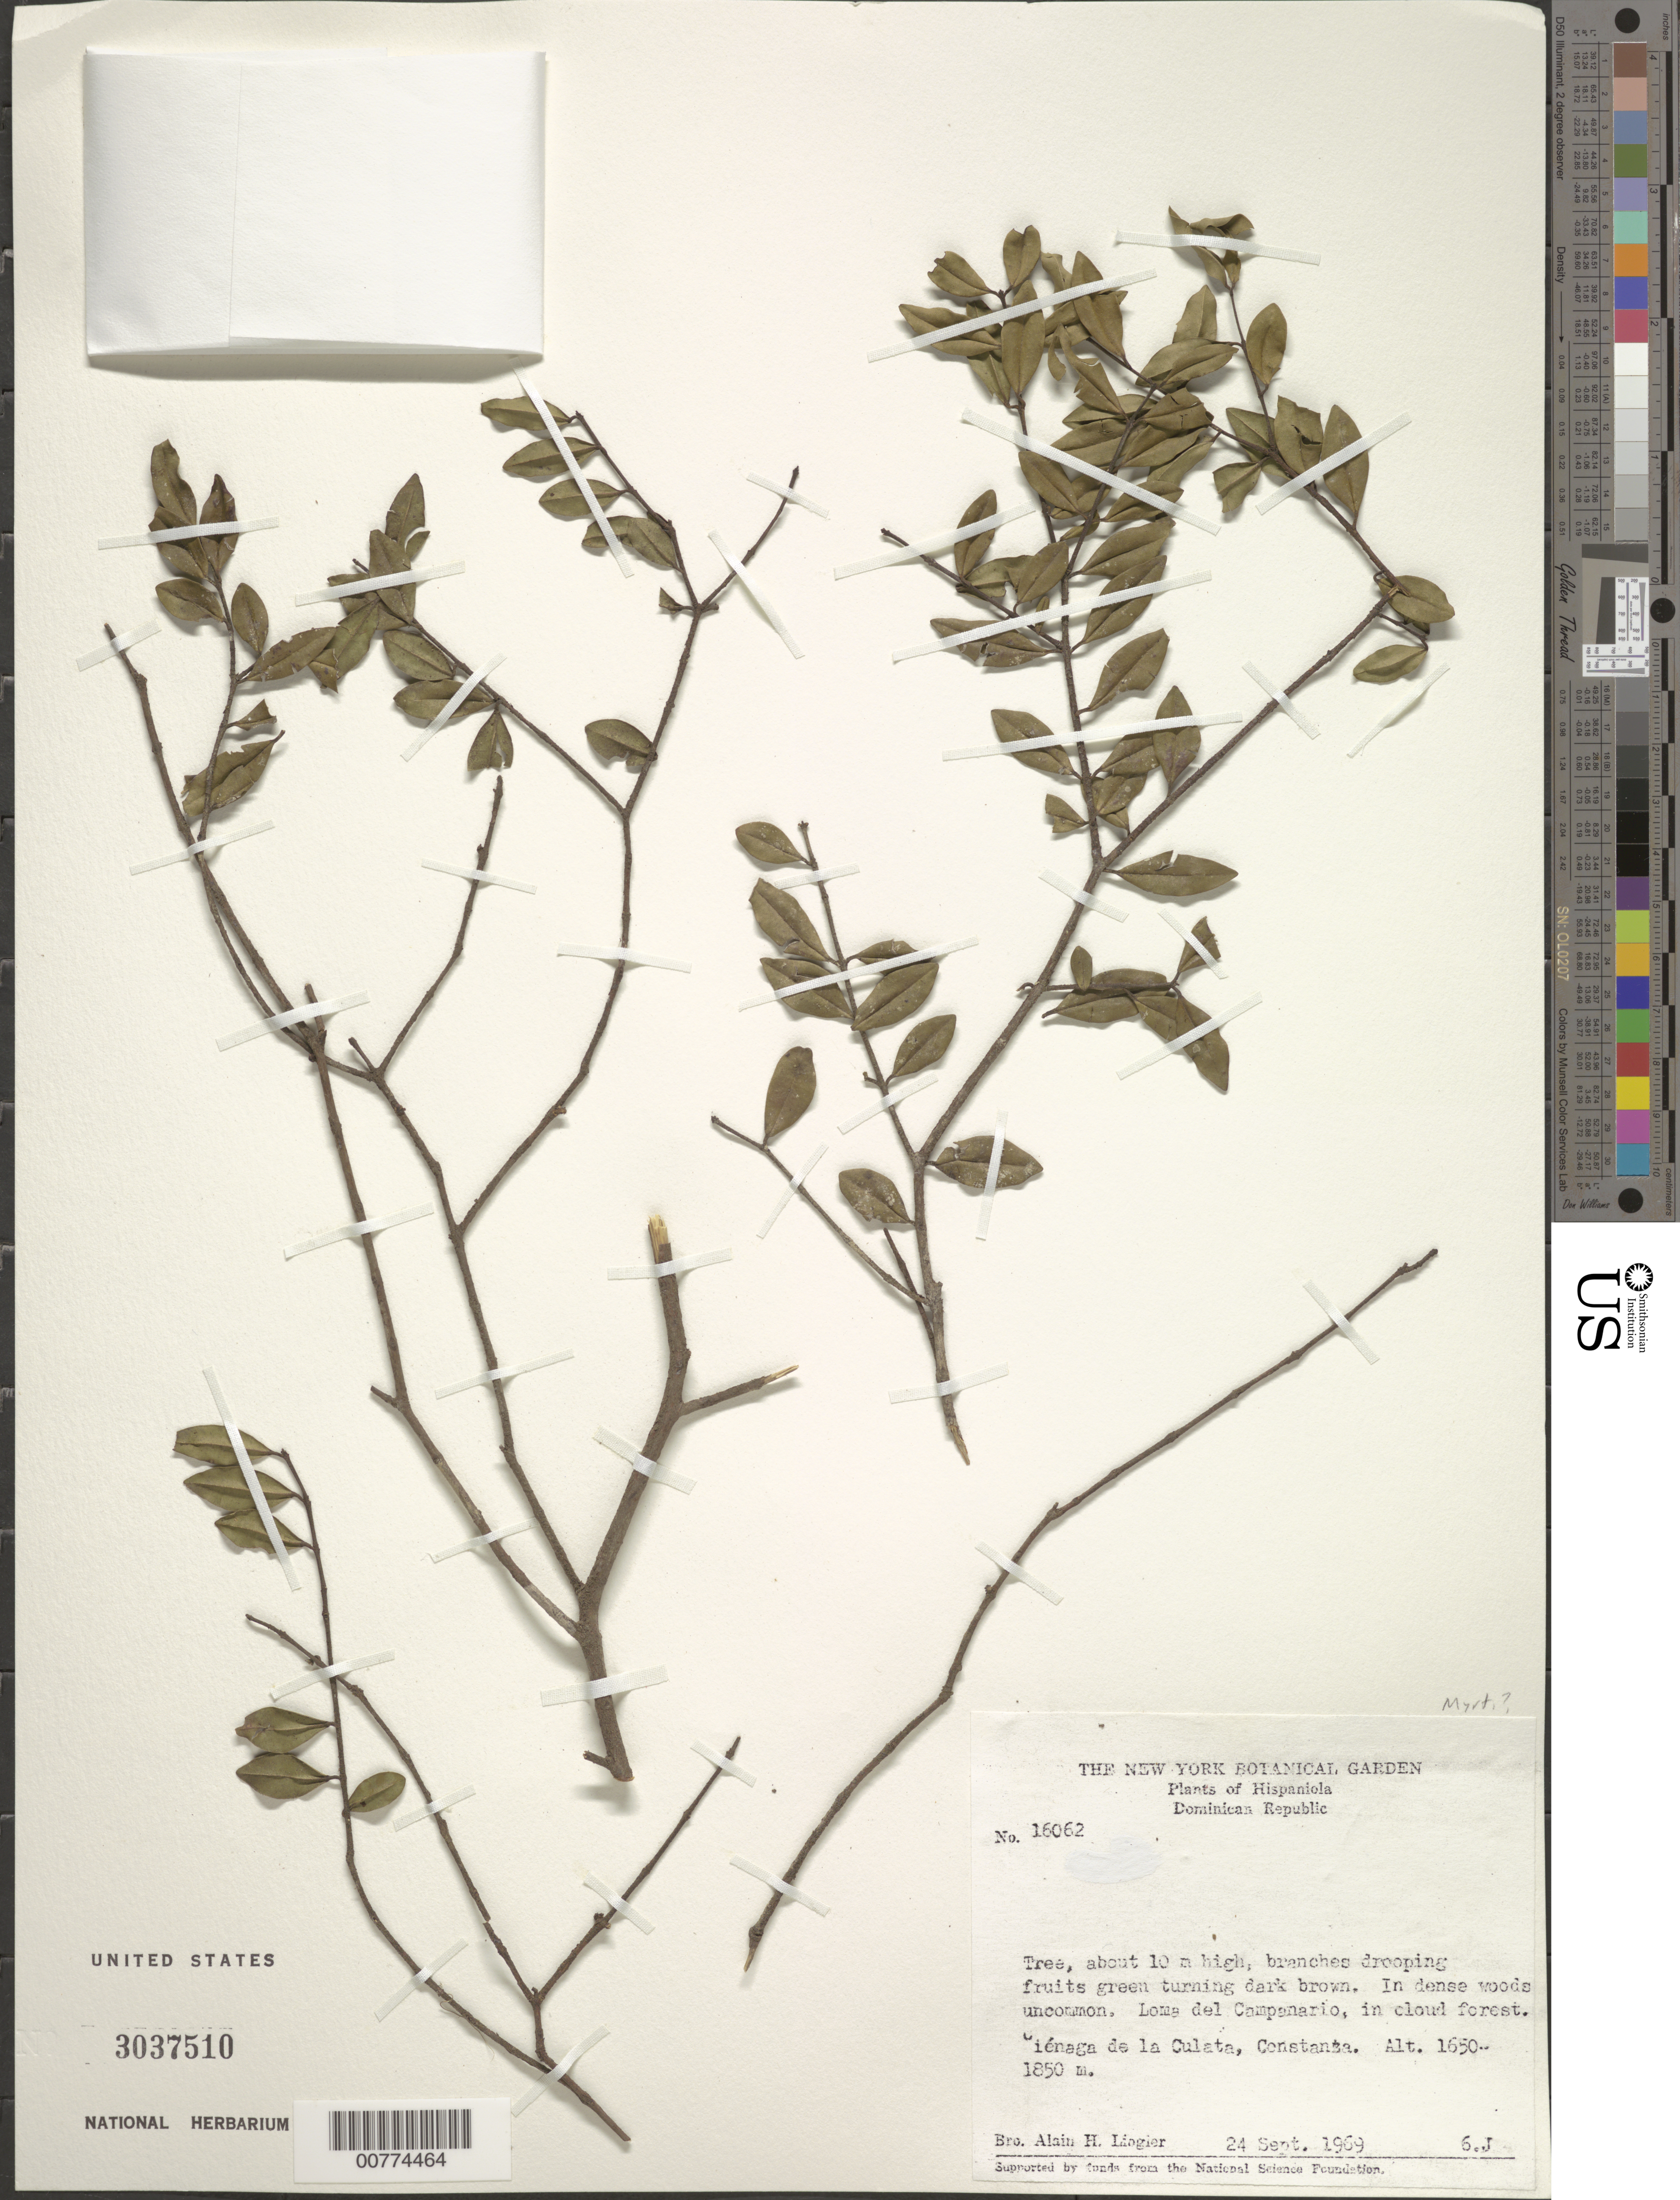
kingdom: Plantae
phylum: Tracheophyta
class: Magnoliopsida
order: Myrtales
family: Myrtaceae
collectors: A. H. Liogier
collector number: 16062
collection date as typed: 24 Sep 1969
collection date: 1969-09-24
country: Dominican Republic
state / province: La Vega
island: Hispaniola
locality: Constanza, Ciénaga de la Culata, Loma del Campanario.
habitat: In cloud forest.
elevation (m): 1650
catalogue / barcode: US 3037510